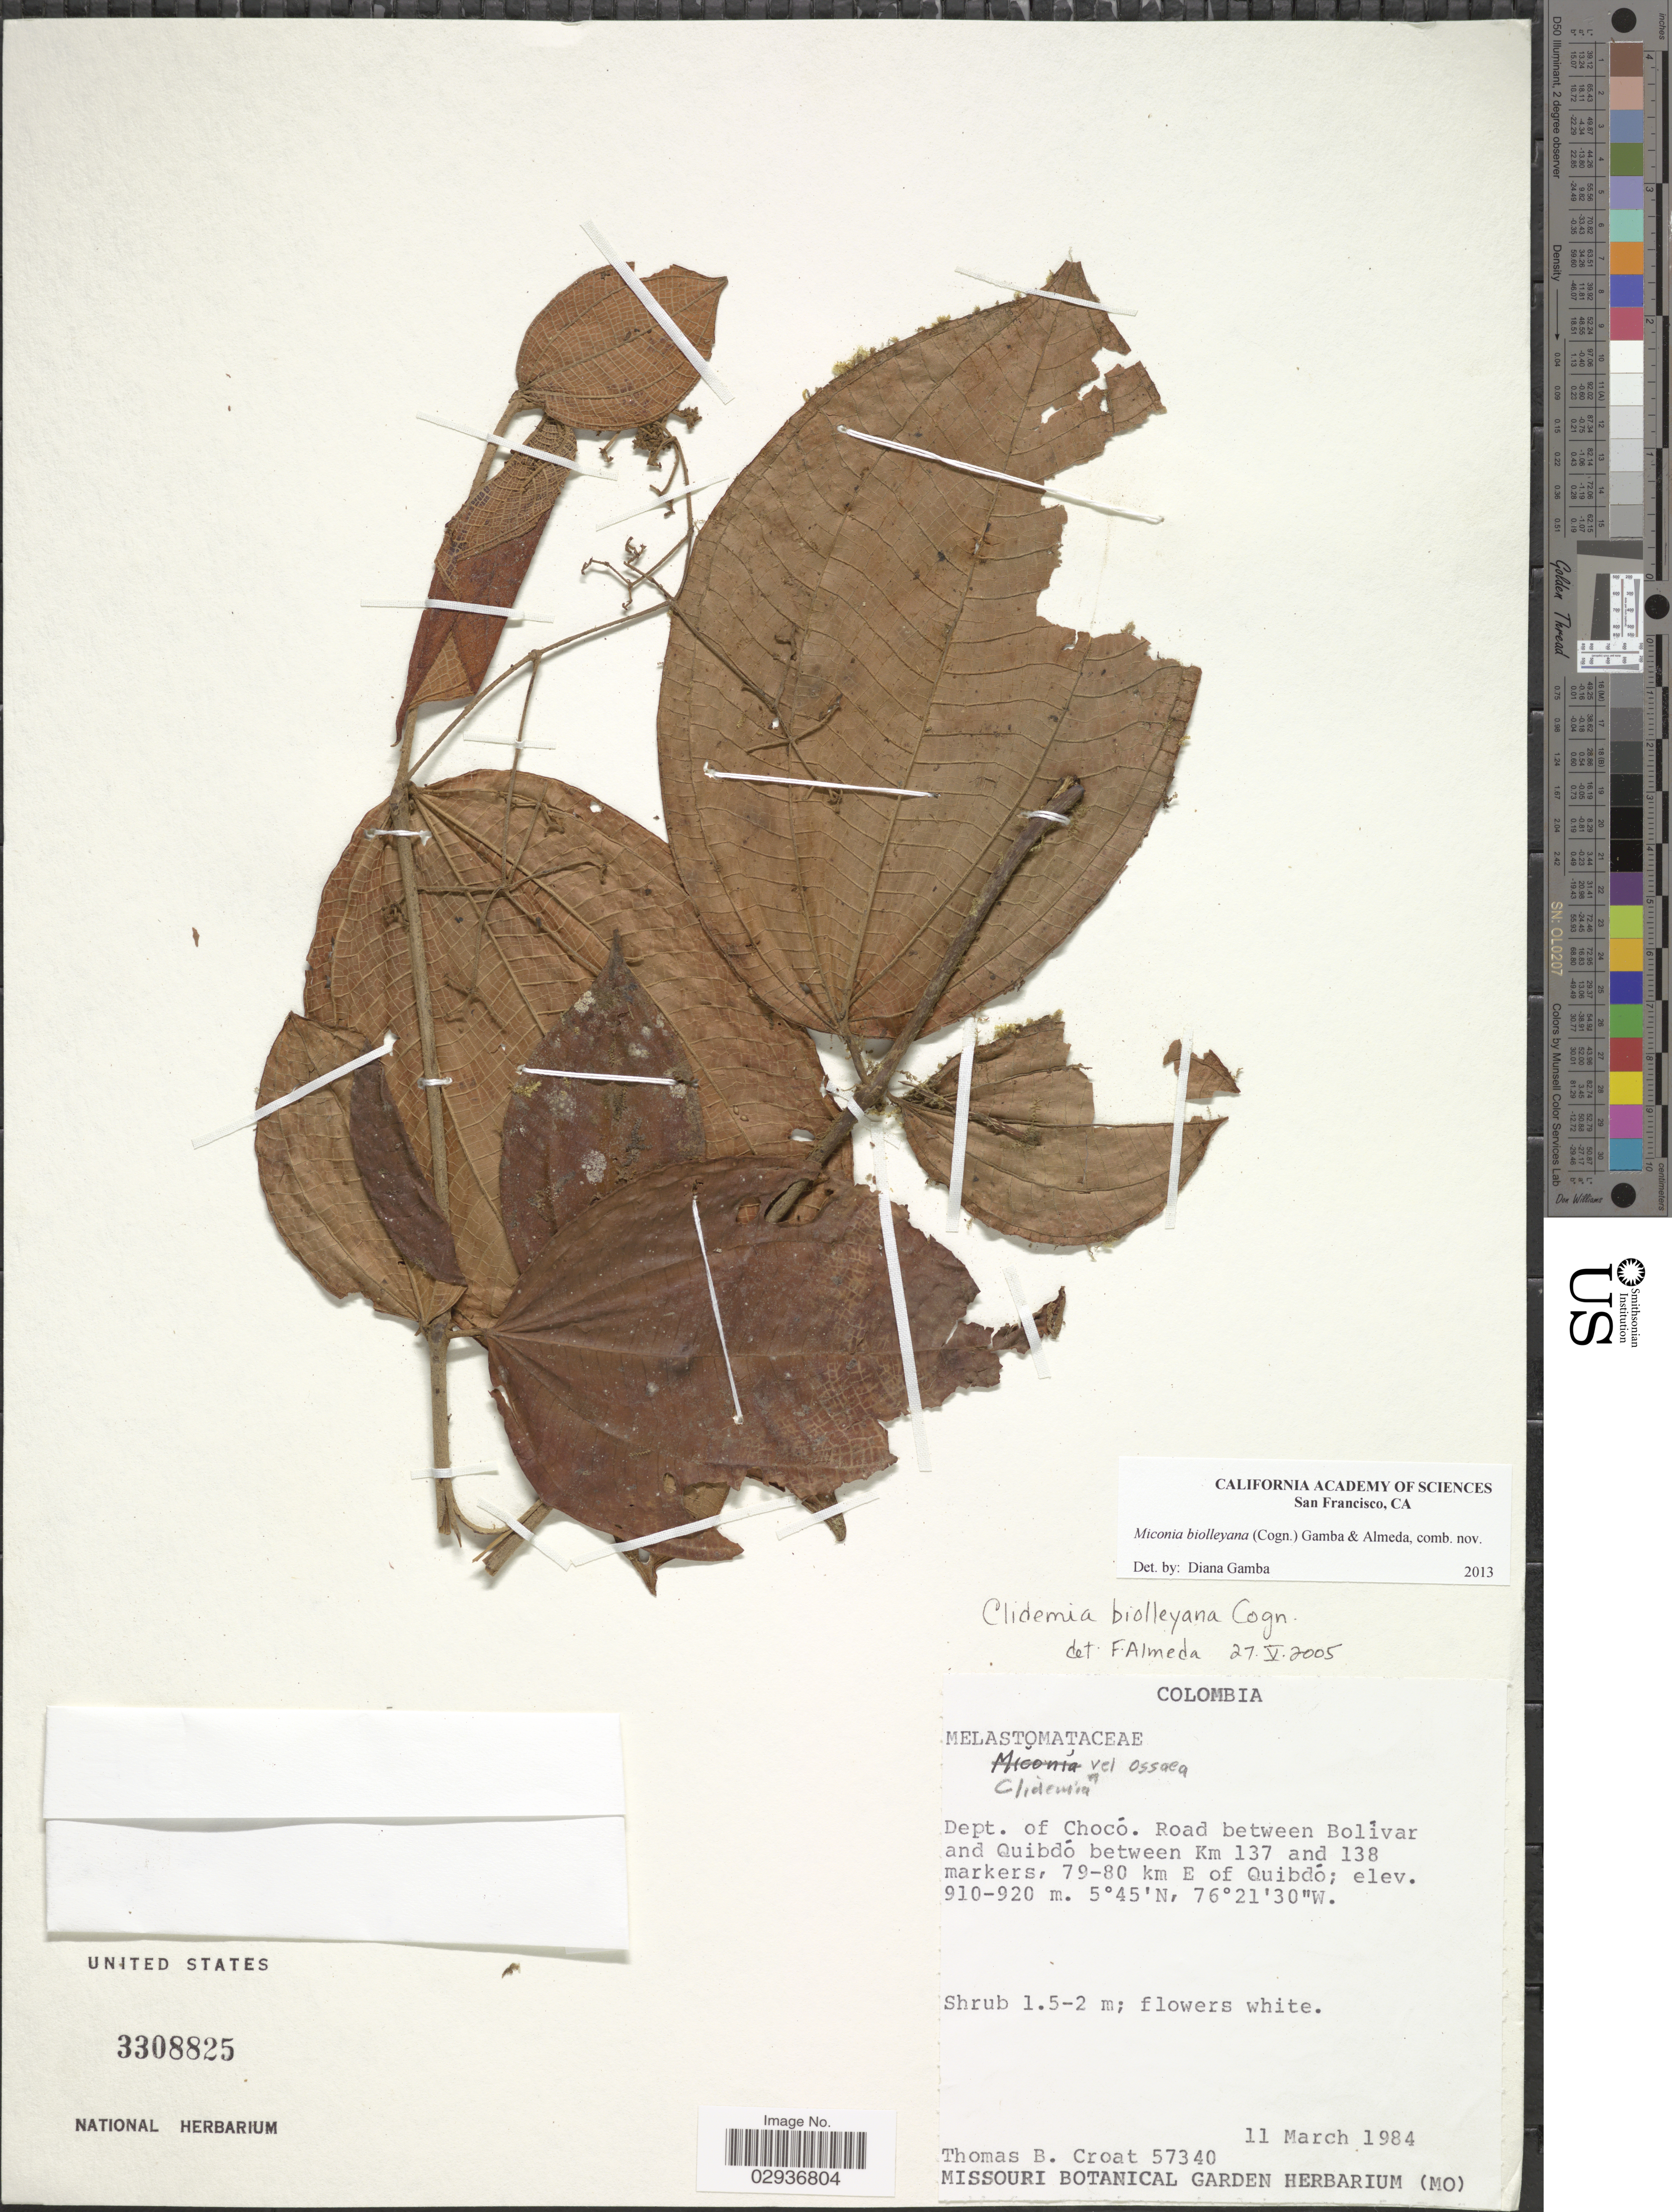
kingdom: Plantae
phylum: Tracheophyta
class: Magnoliopsida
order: Myrtales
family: Melastomataceae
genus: Miconia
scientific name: Miconia biolleyana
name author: (Cogn.) Gamba & Almeda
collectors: T. B. Croat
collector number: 57340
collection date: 1984-03-11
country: Colombia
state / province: Chocó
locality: Dept. of Chocó. Road between Bolívar and Quibdó between Km 137 and 138 markers, 79-80 km E of Quibdó.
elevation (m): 910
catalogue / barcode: US 3308825